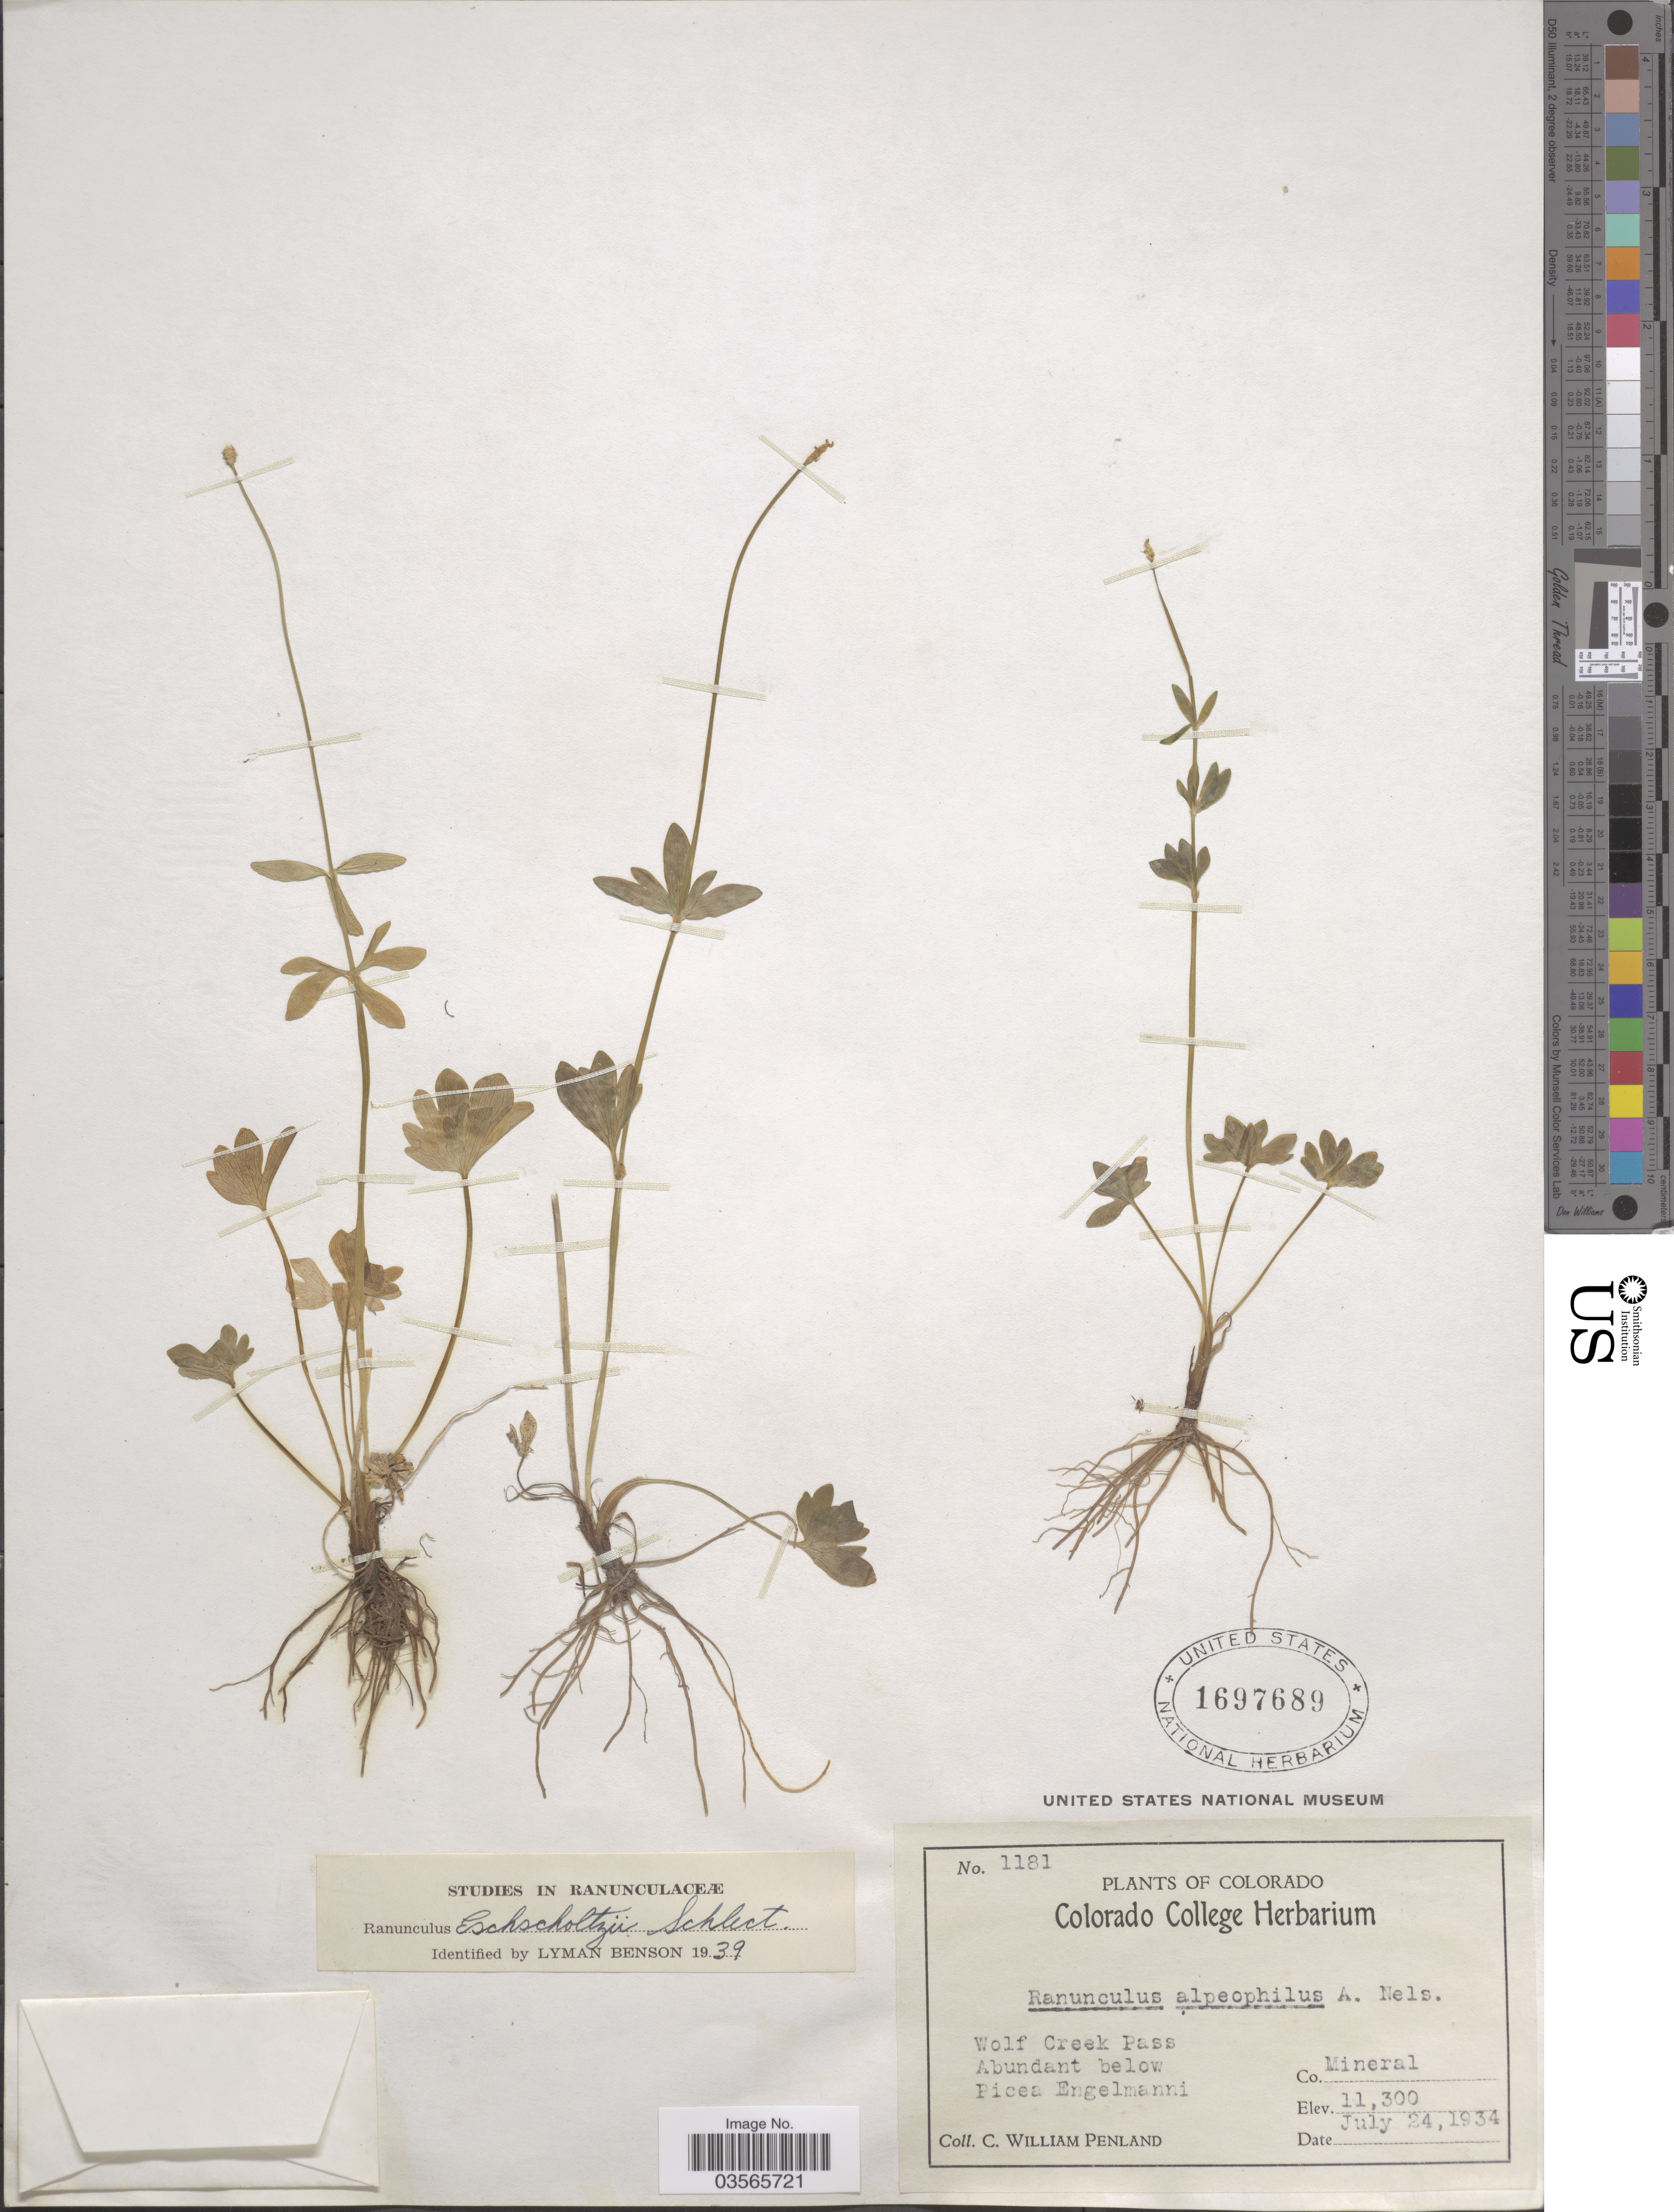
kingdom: Plantae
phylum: Tracheophyta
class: Magnoliopsida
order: Ranunculales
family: Ranunculaceae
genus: Ranunculus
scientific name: Ranunculus eschscholtzii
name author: Schltdl.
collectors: C. W. Penland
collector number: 1181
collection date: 1934-07-24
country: United States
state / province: Colorado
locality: Wolf Creek Pass. Abundant below. Picea Engelmanni. Co. Mineral.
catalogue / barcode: US 1697689